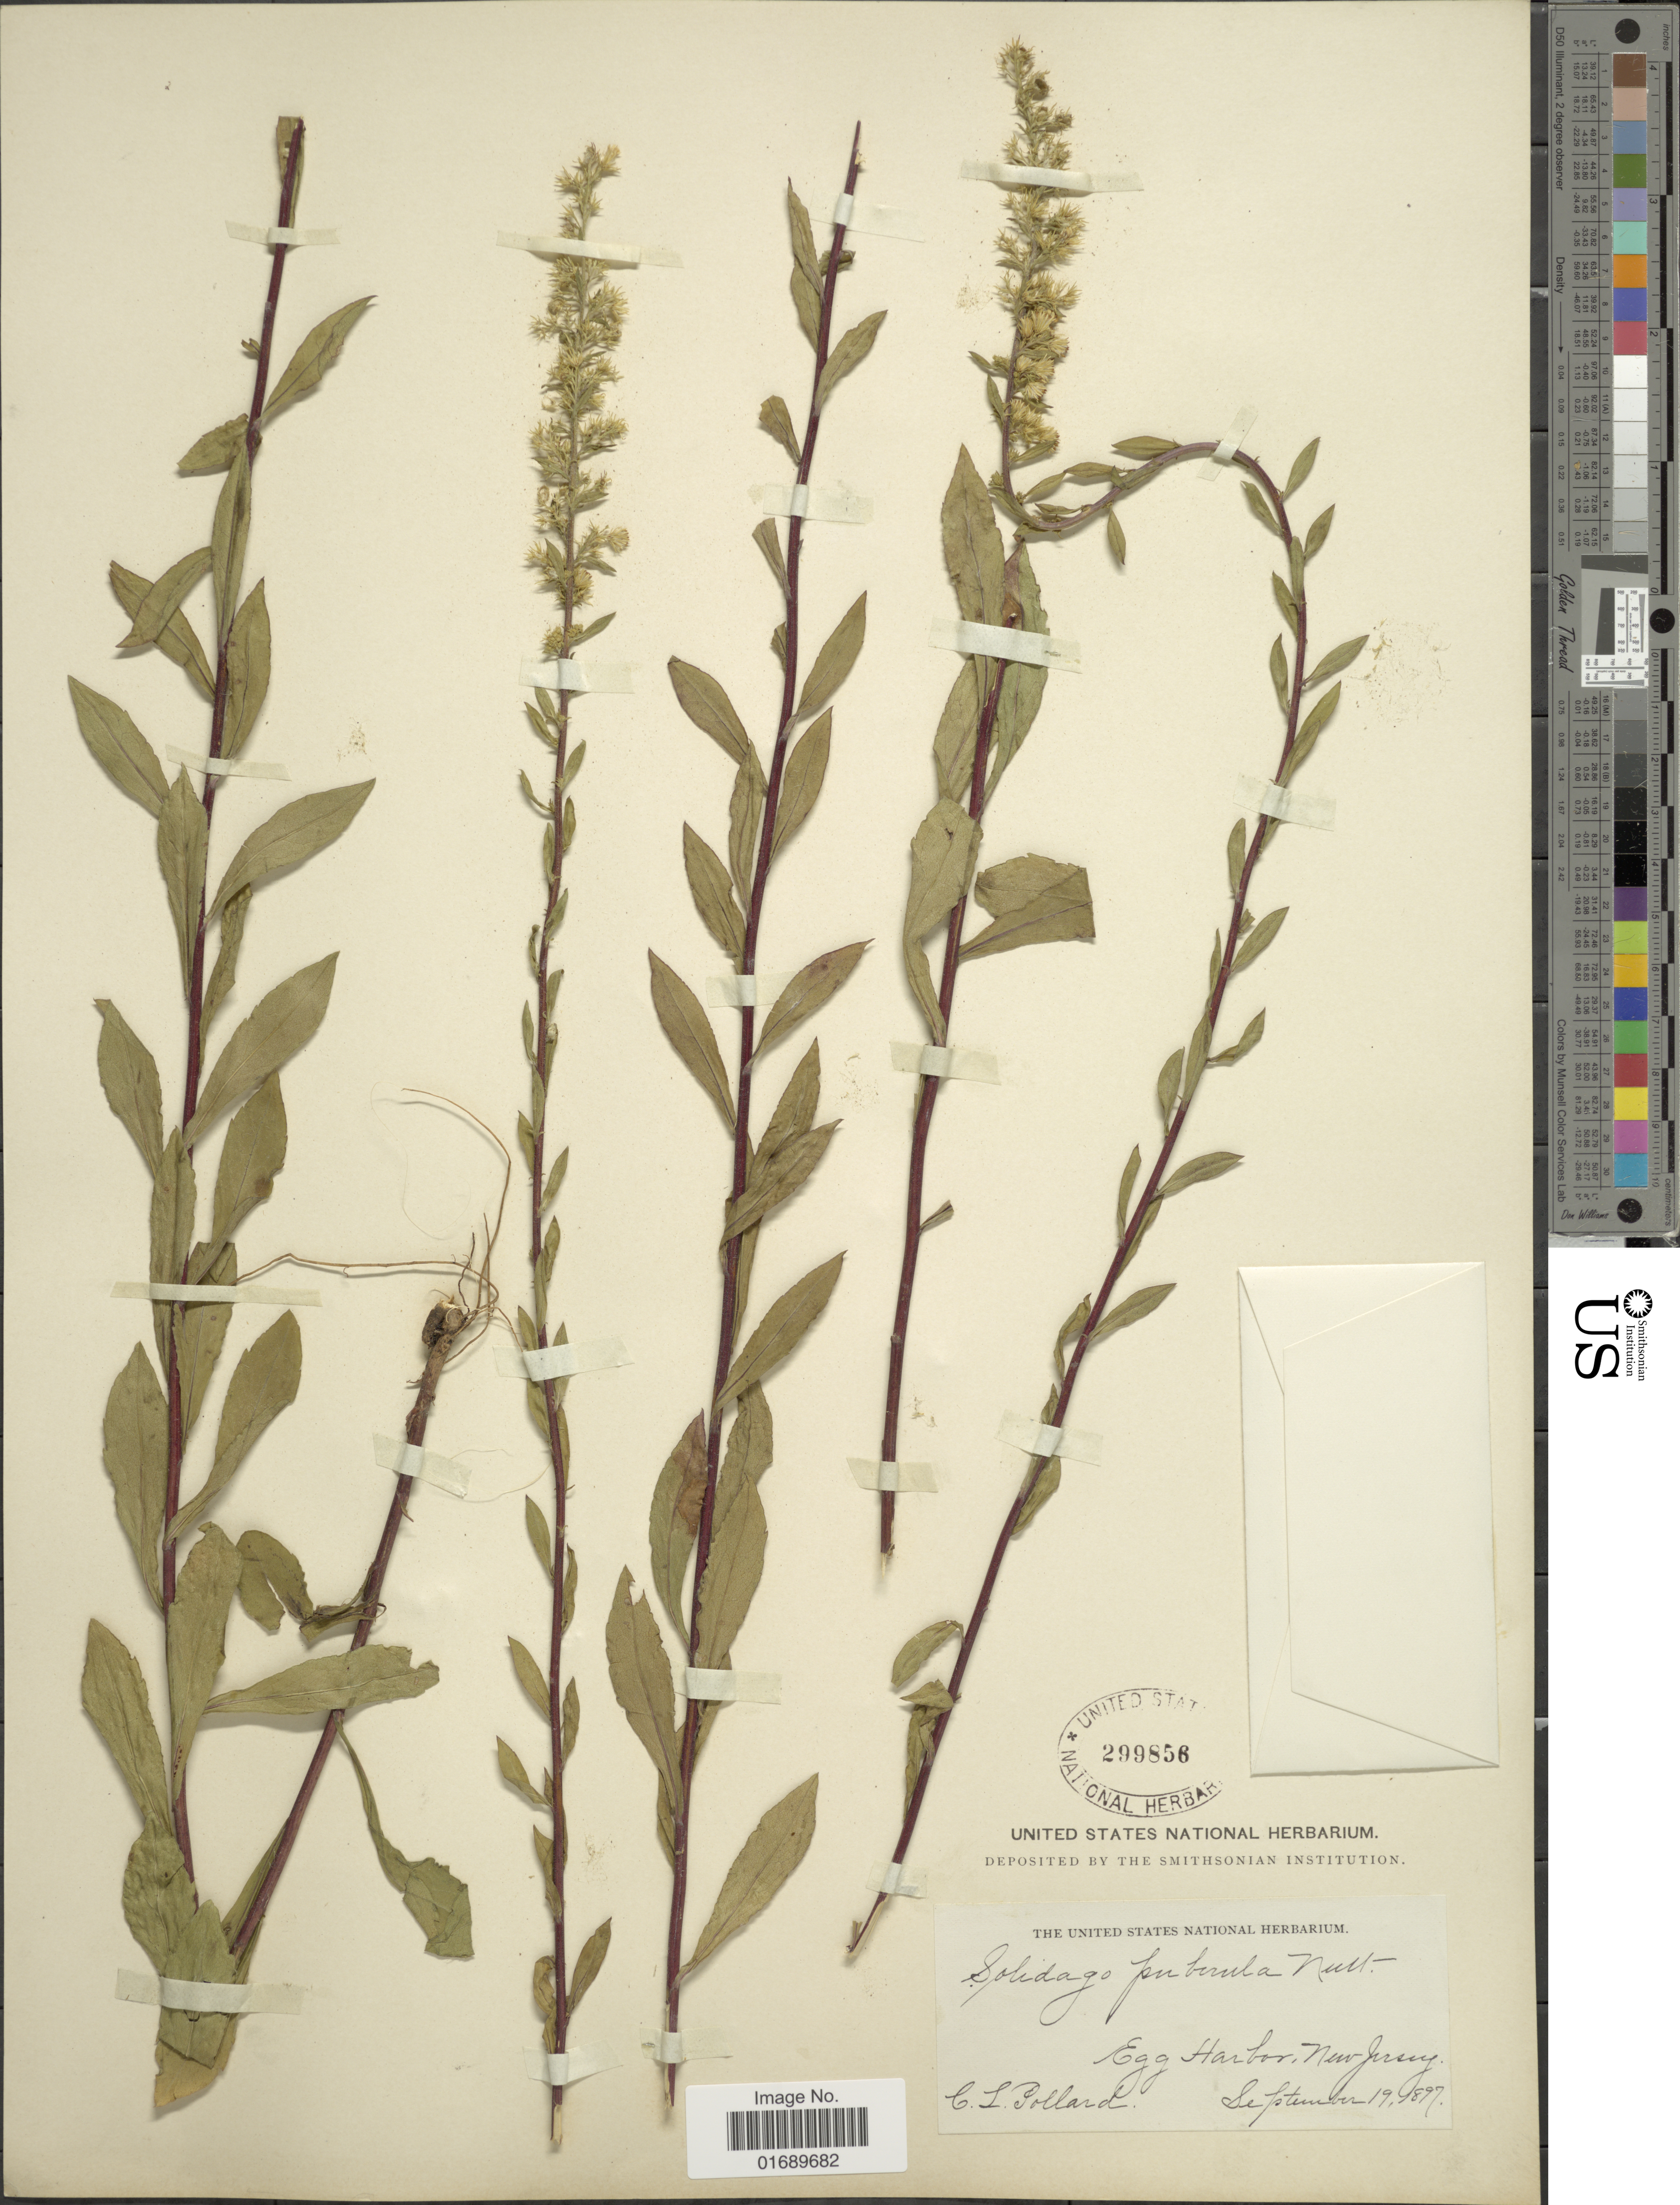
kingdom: Plantae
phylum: Tracheophyta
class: Magnoliopsida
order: Asterales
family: Asteraceae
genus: Solidago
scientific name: Solidago puberula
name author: Nutt.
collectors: C. L. Pollard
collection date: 1897-09-19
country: United States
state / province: New Jersey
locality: Egg Harbor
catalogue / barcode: US 299856